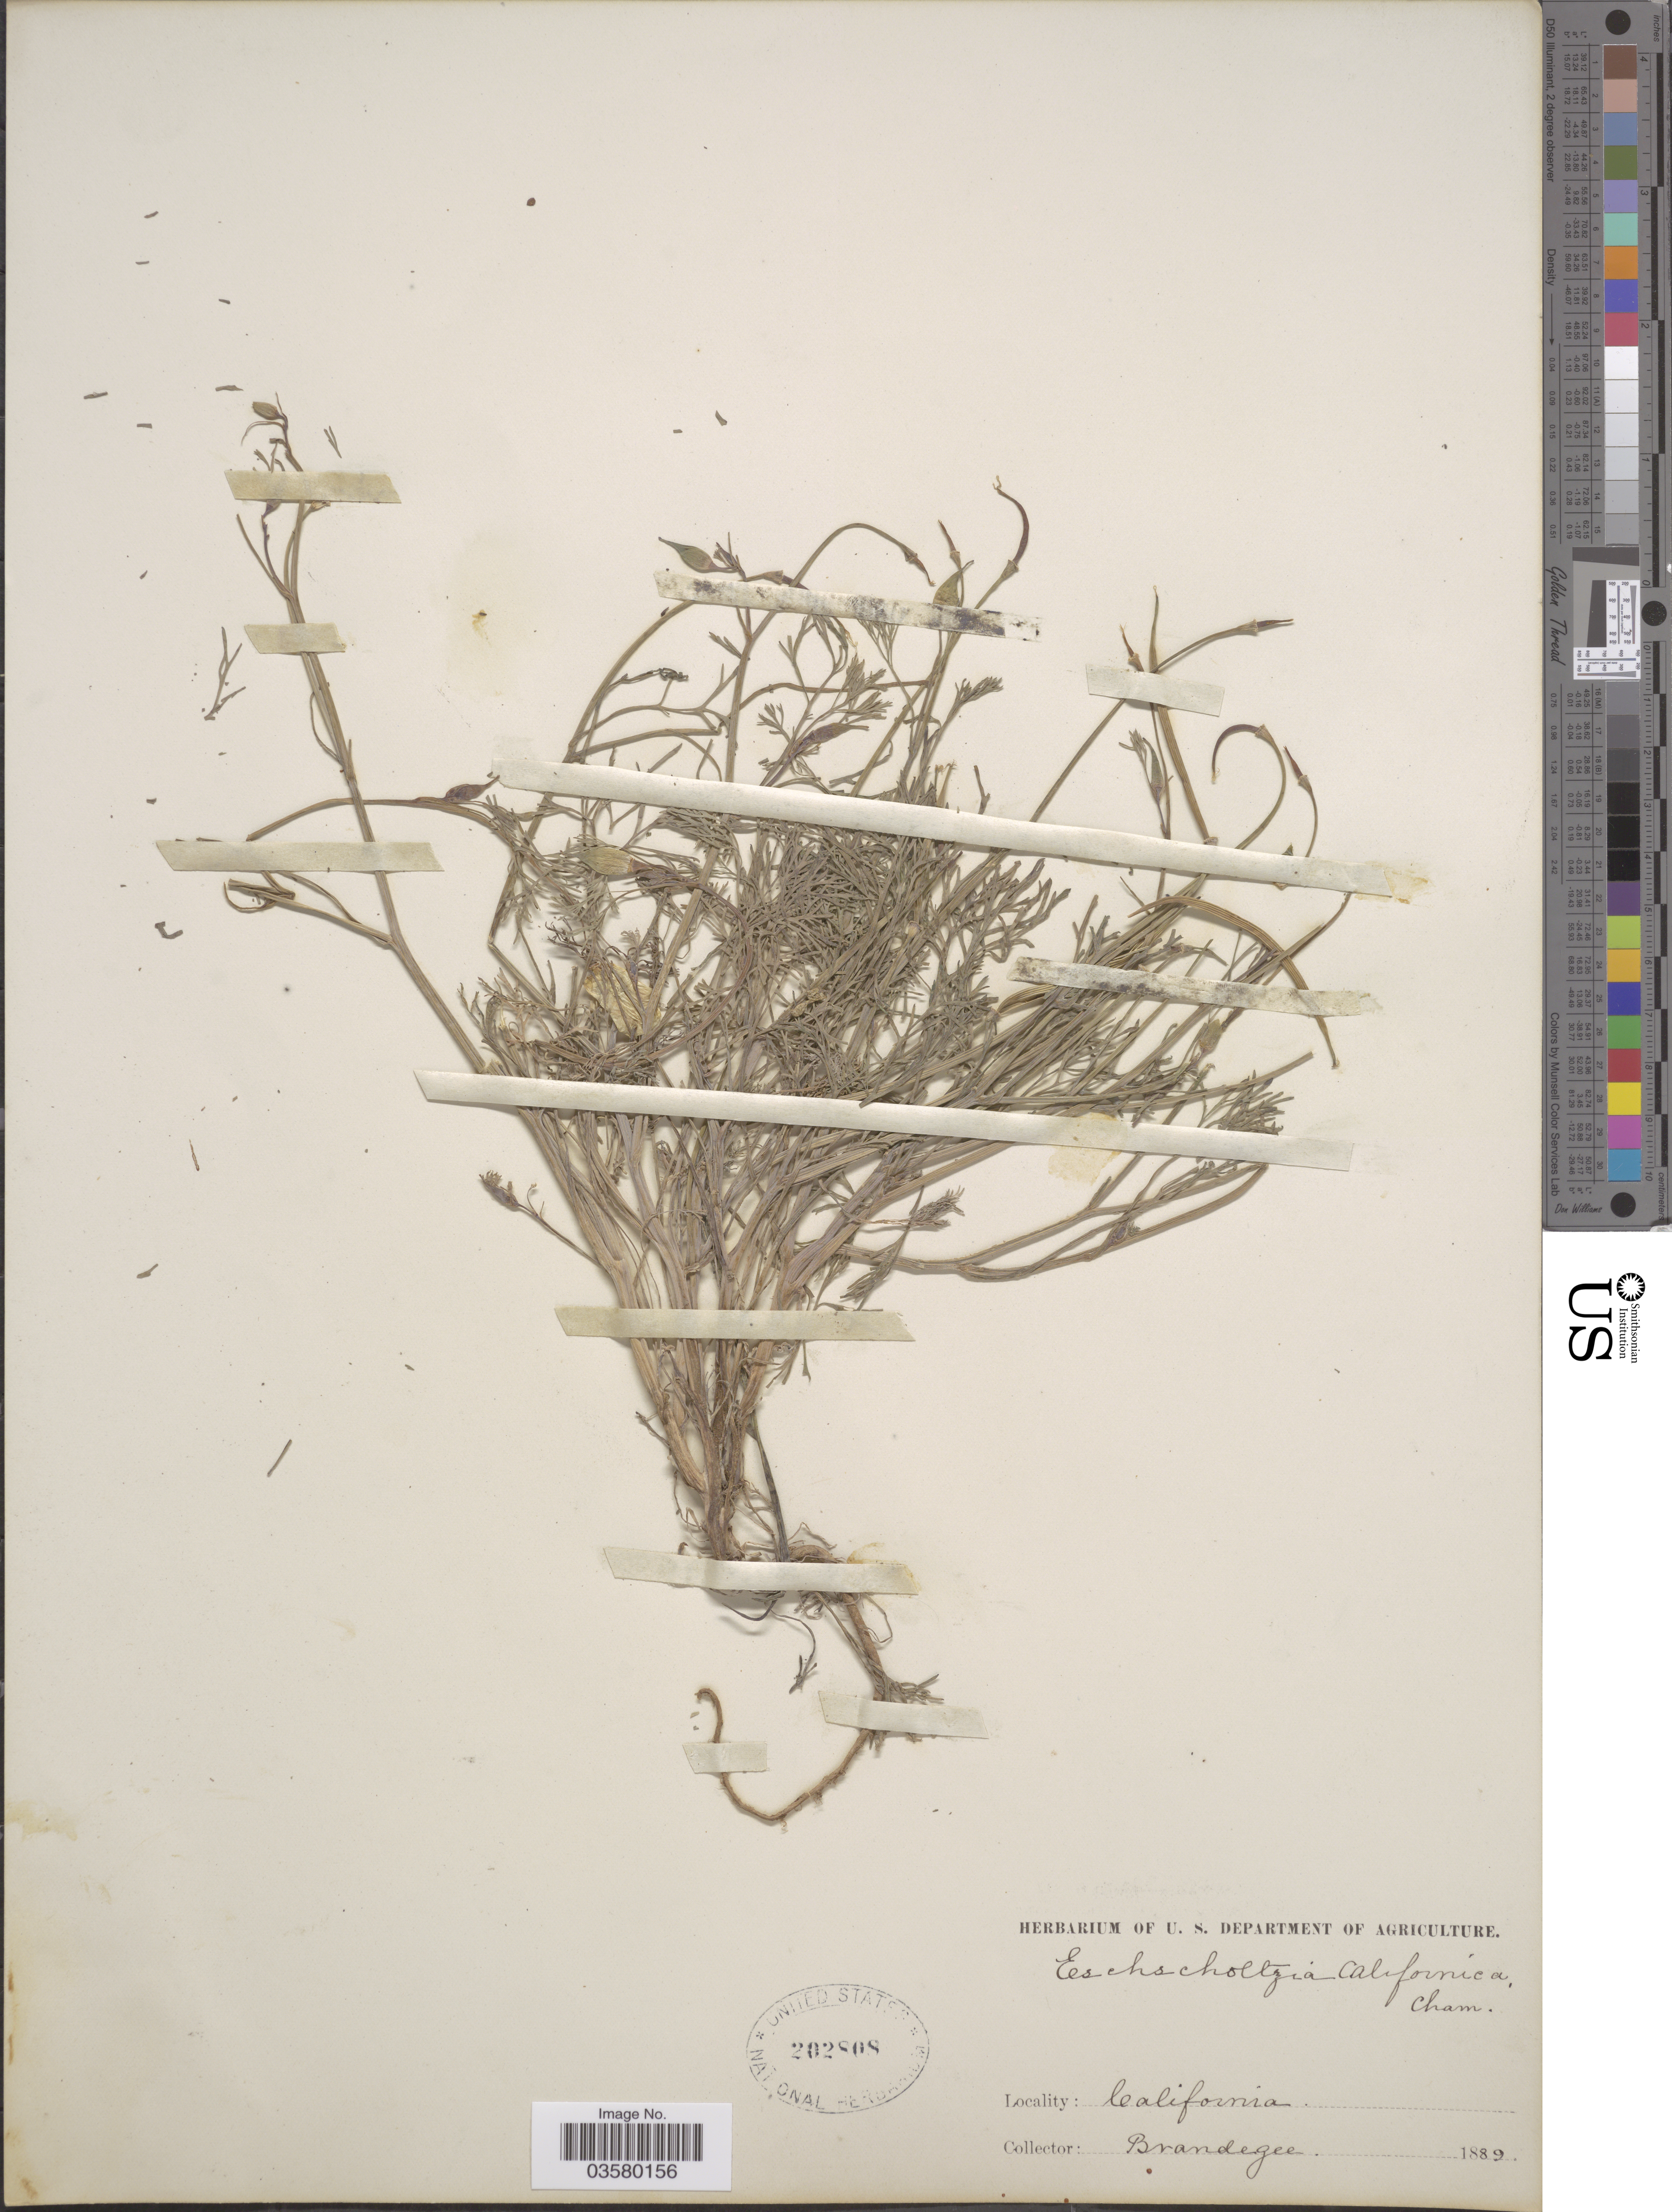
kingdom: Plantae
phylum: Tracheophyta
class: Magnoliopsida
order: Ranunculales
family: Papaveraceae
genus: Eschscholzia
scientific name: Eschscholzia caespitosa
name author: Benth.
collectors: -- Brandegee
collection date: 1889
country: United States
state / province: California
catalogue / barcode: US 202808